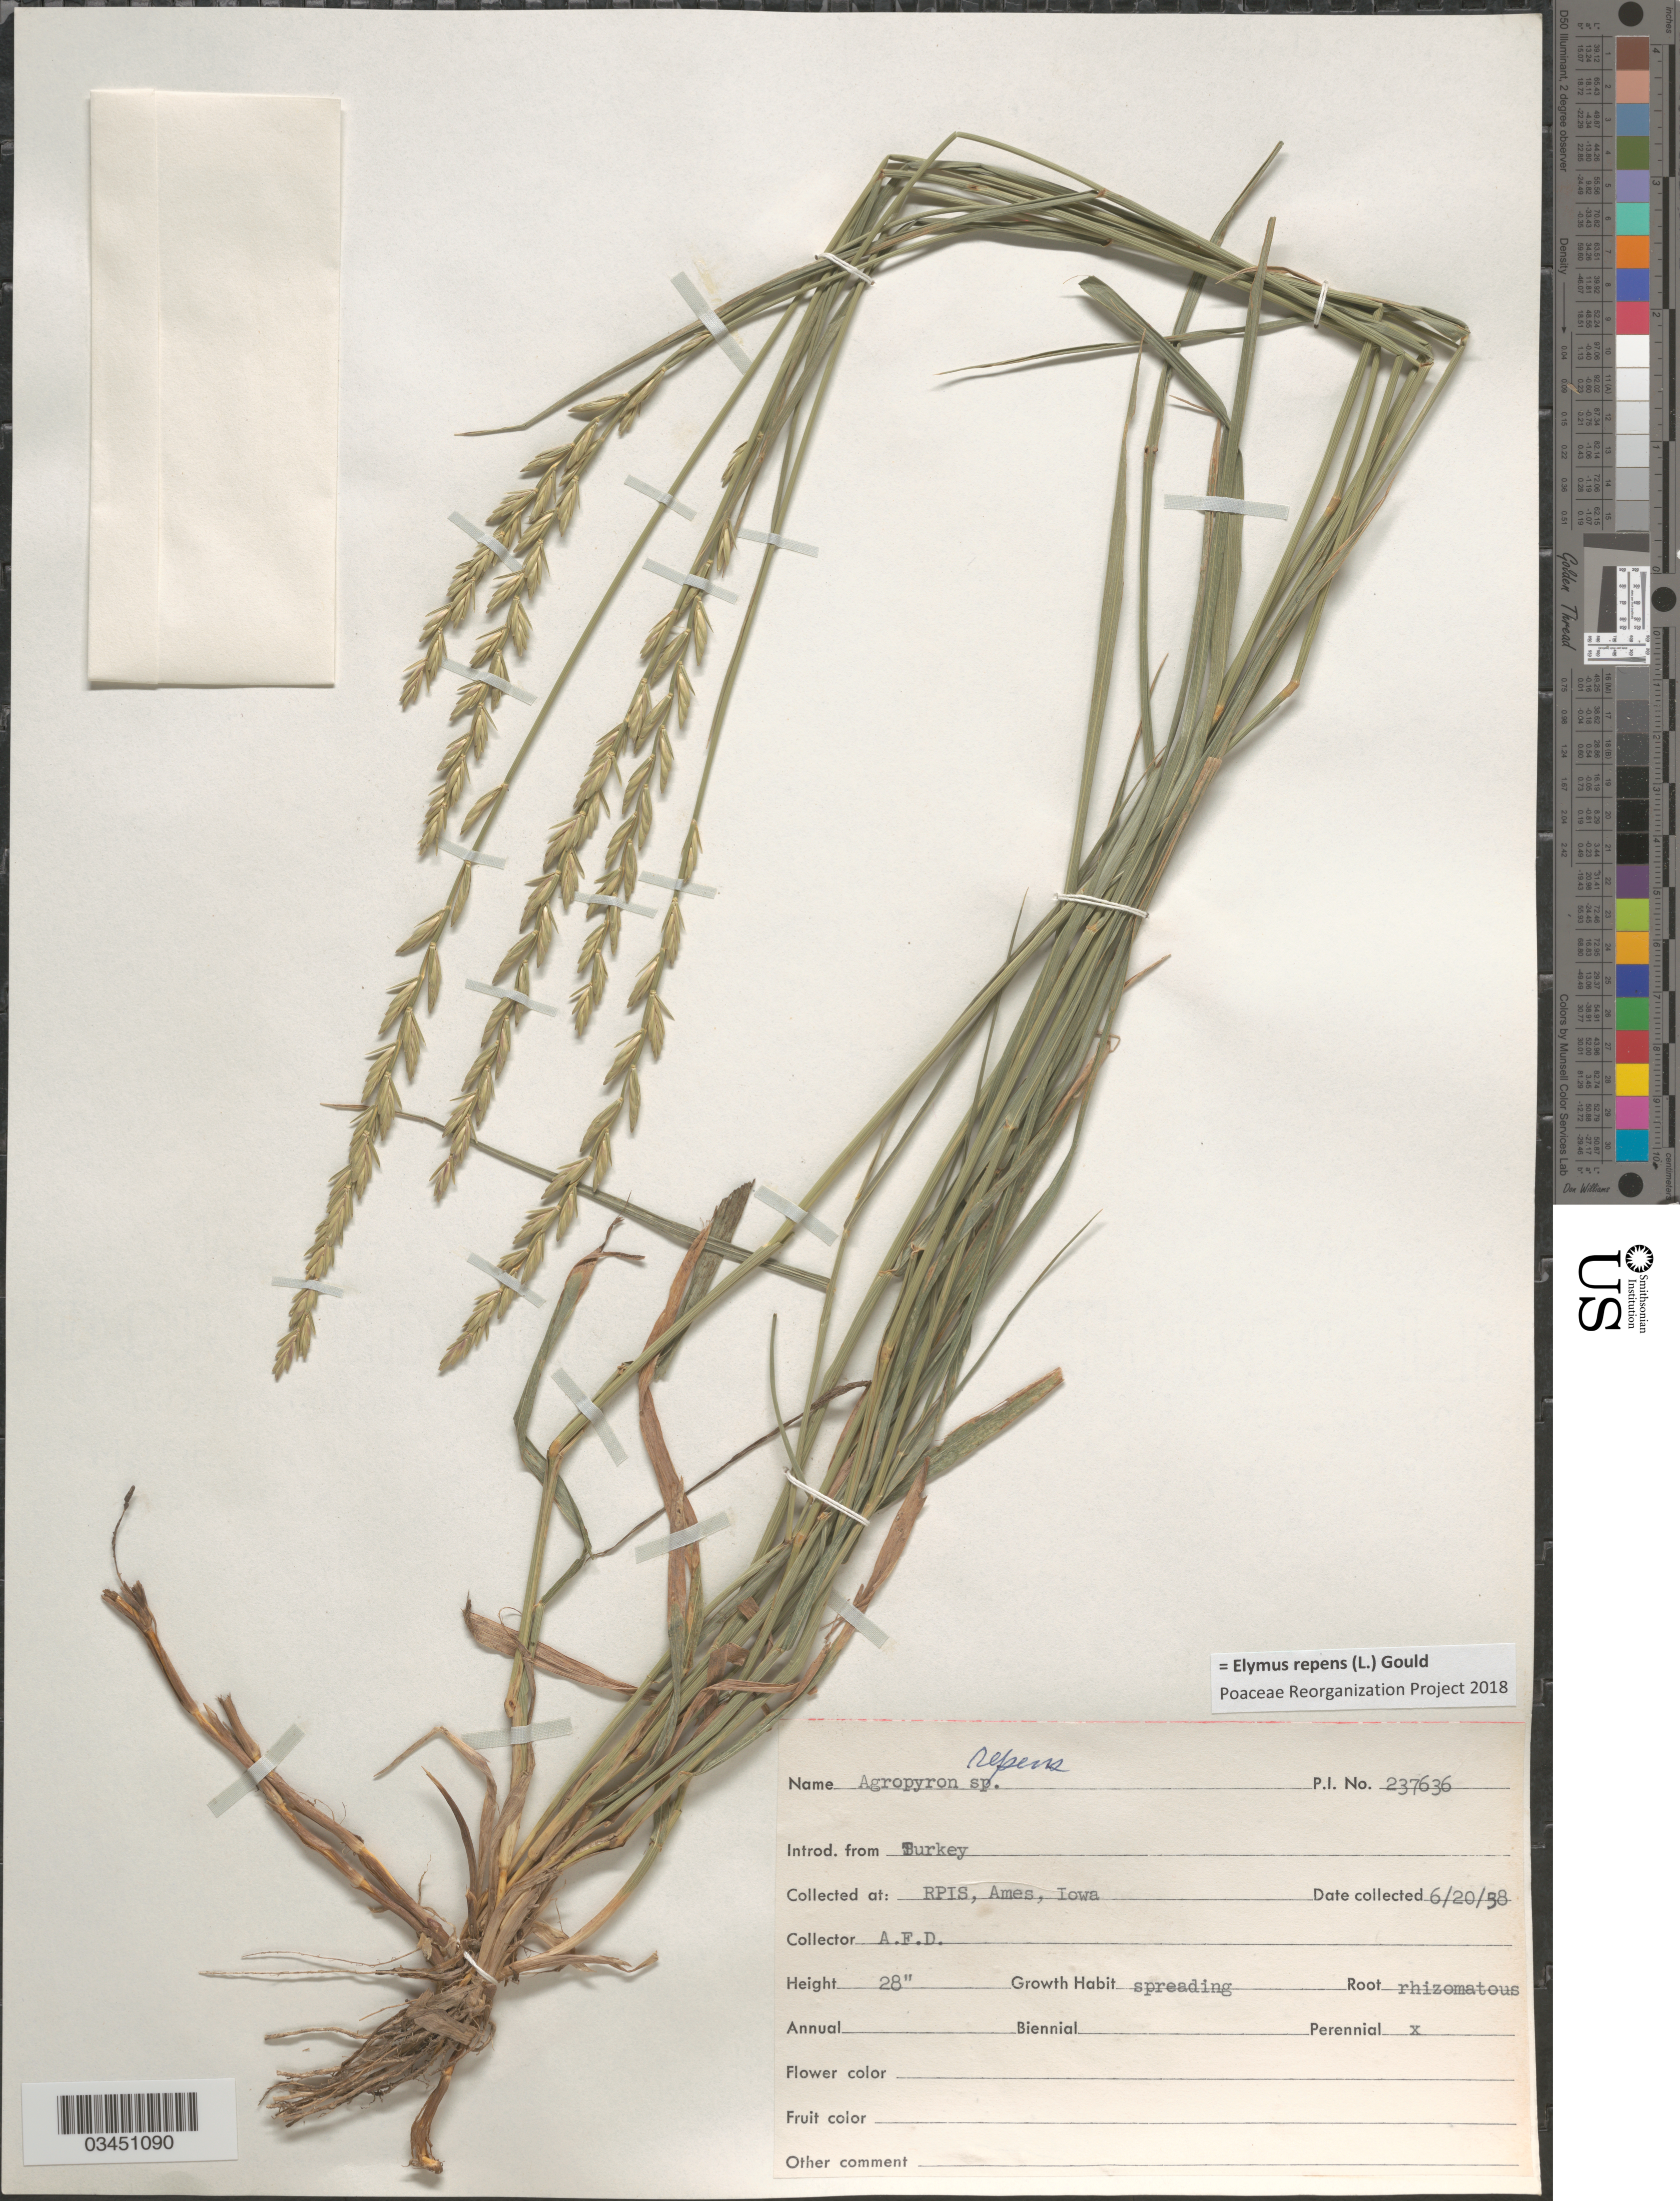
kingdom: Plantae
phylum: Tracheophyta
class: Liliopsida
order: Poales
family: Poaceae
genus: Elymus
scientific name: Elymus repens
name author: (L.) Gould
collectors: A. D.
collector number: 237636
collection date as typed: Transcribed d/m/y: 20/6/38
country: United States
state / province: Iowa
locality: RPIS, Ames.